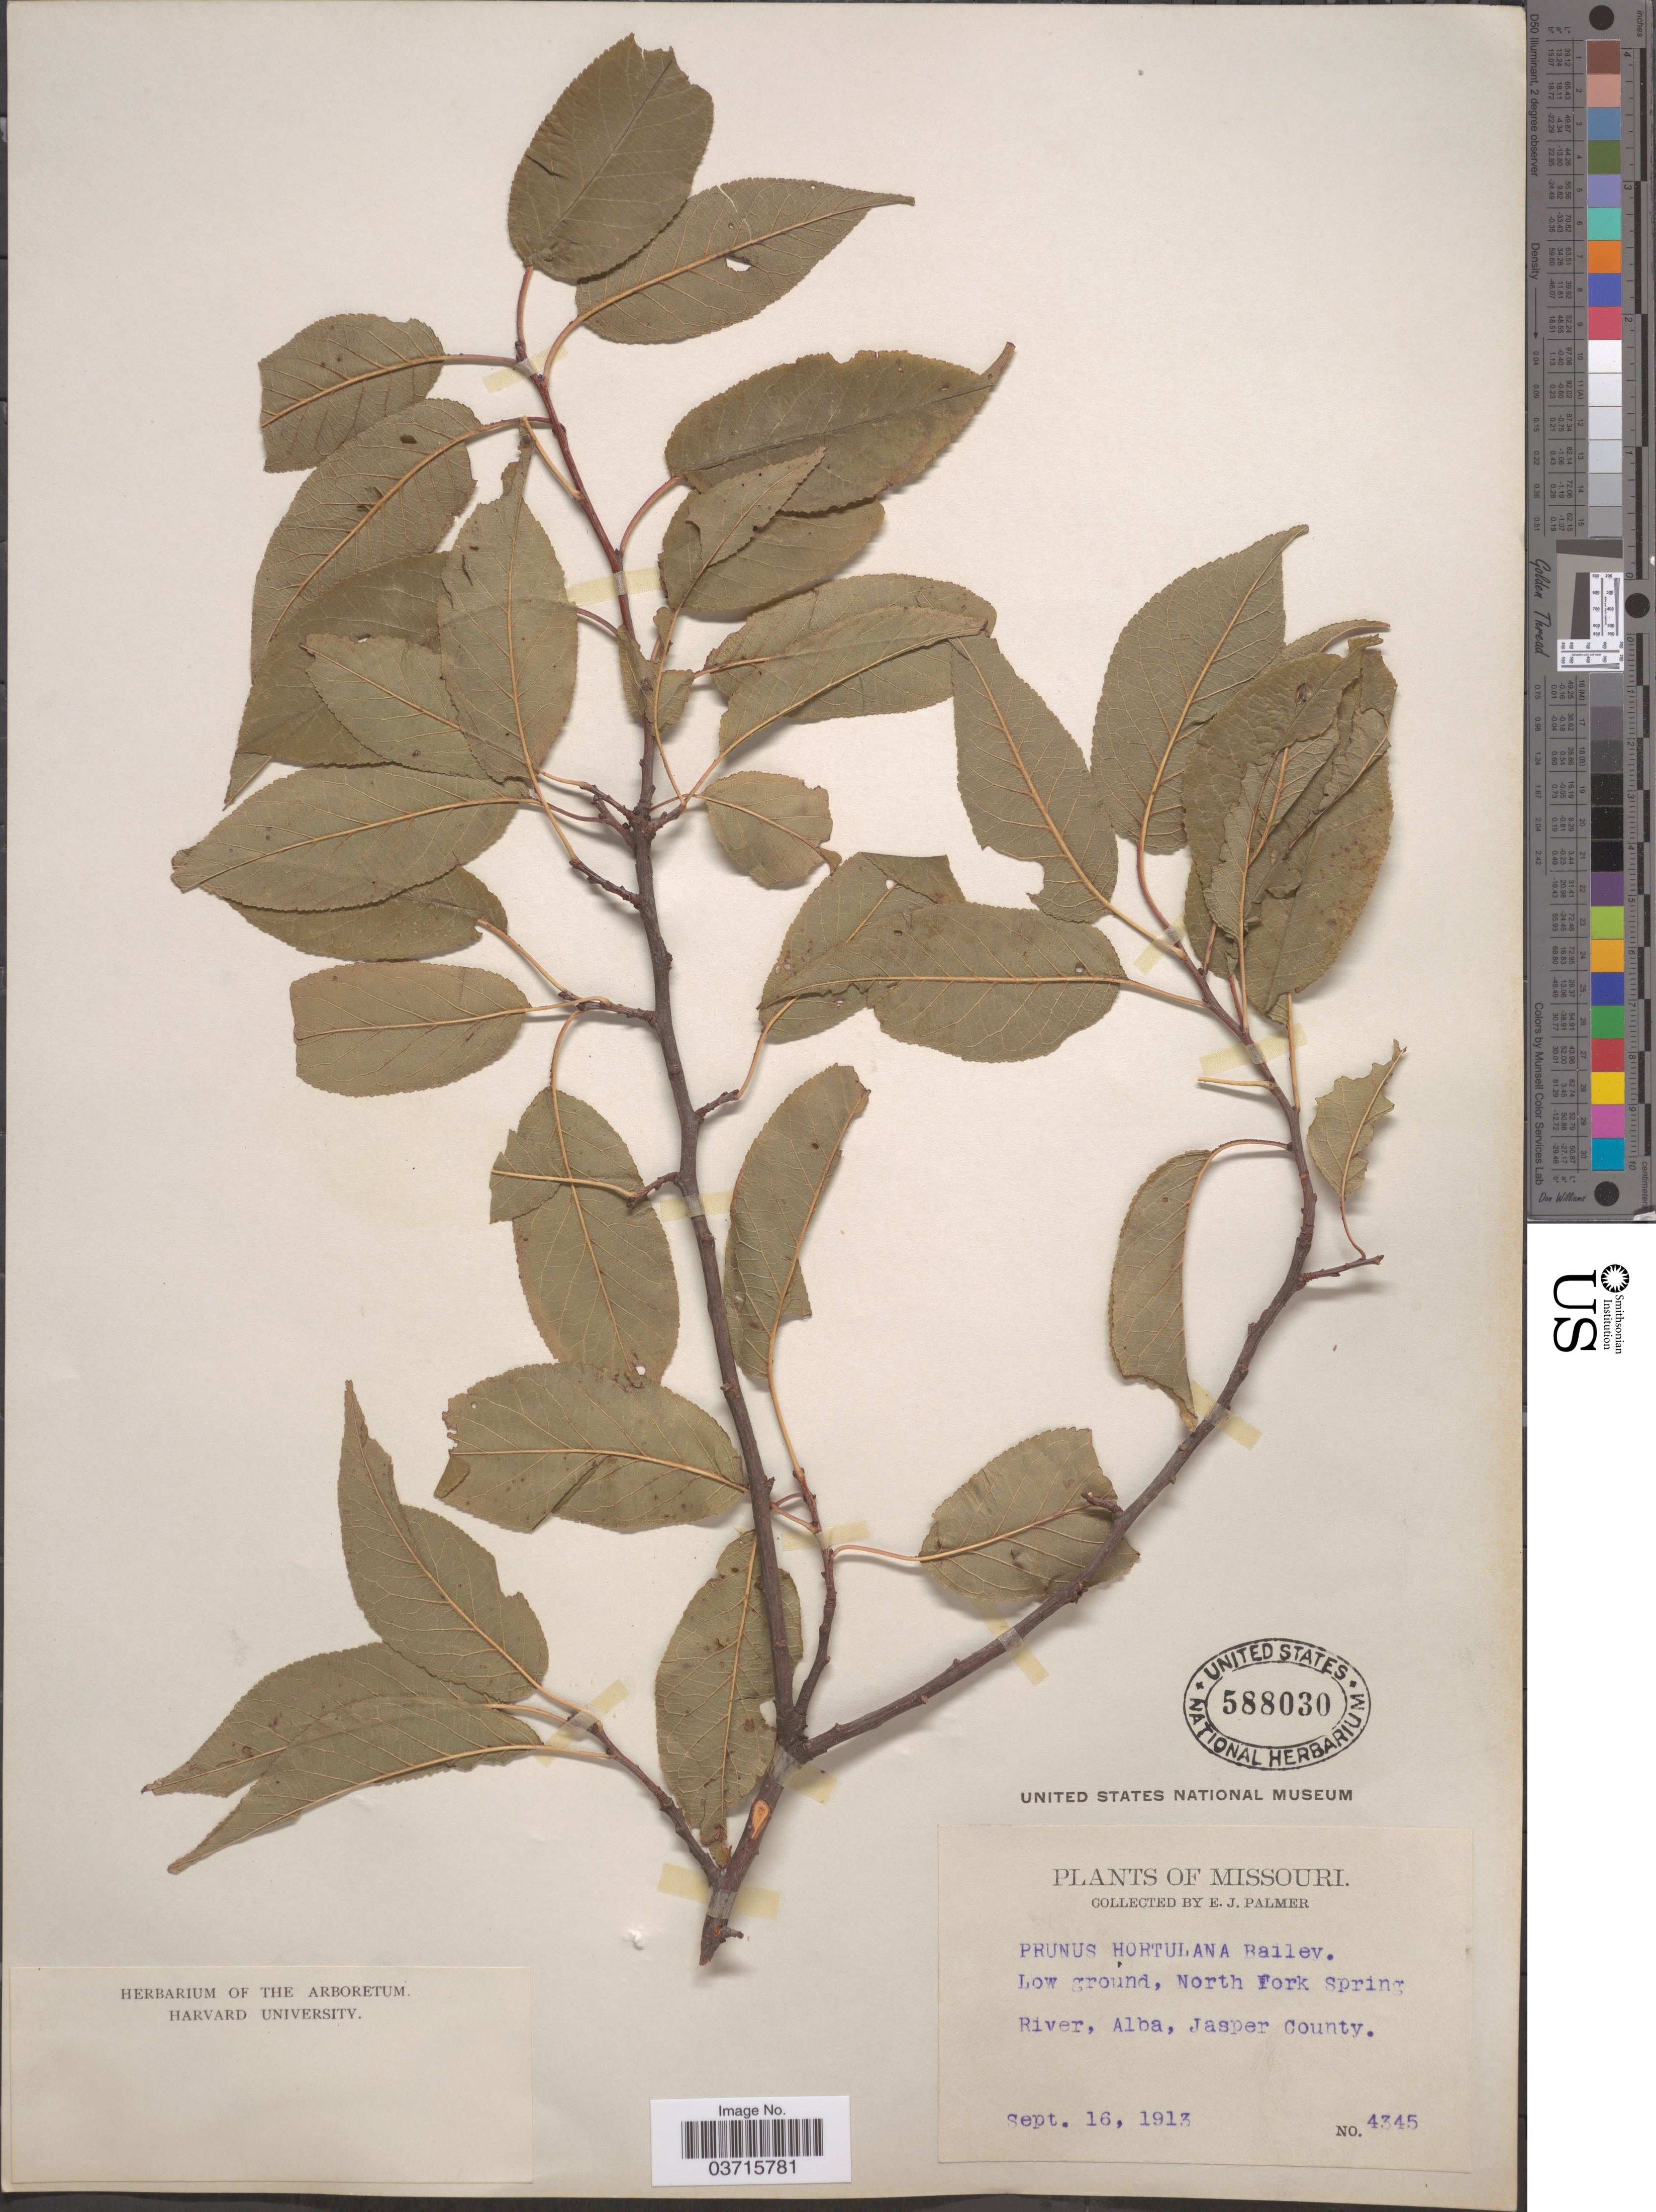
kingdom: Plantae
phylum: Tracheophyta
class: Magnoliopsida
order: Rosales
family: Rosaceae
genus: Prunus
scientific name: Prunus hortulana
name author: L.H. Bailey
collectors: E. J. Palmer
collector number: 4345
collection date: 1913-09-16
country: United States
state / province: Missouri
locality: Low ground, North Fork Spring River, Alba, Jasper County.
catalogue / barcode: US 588030